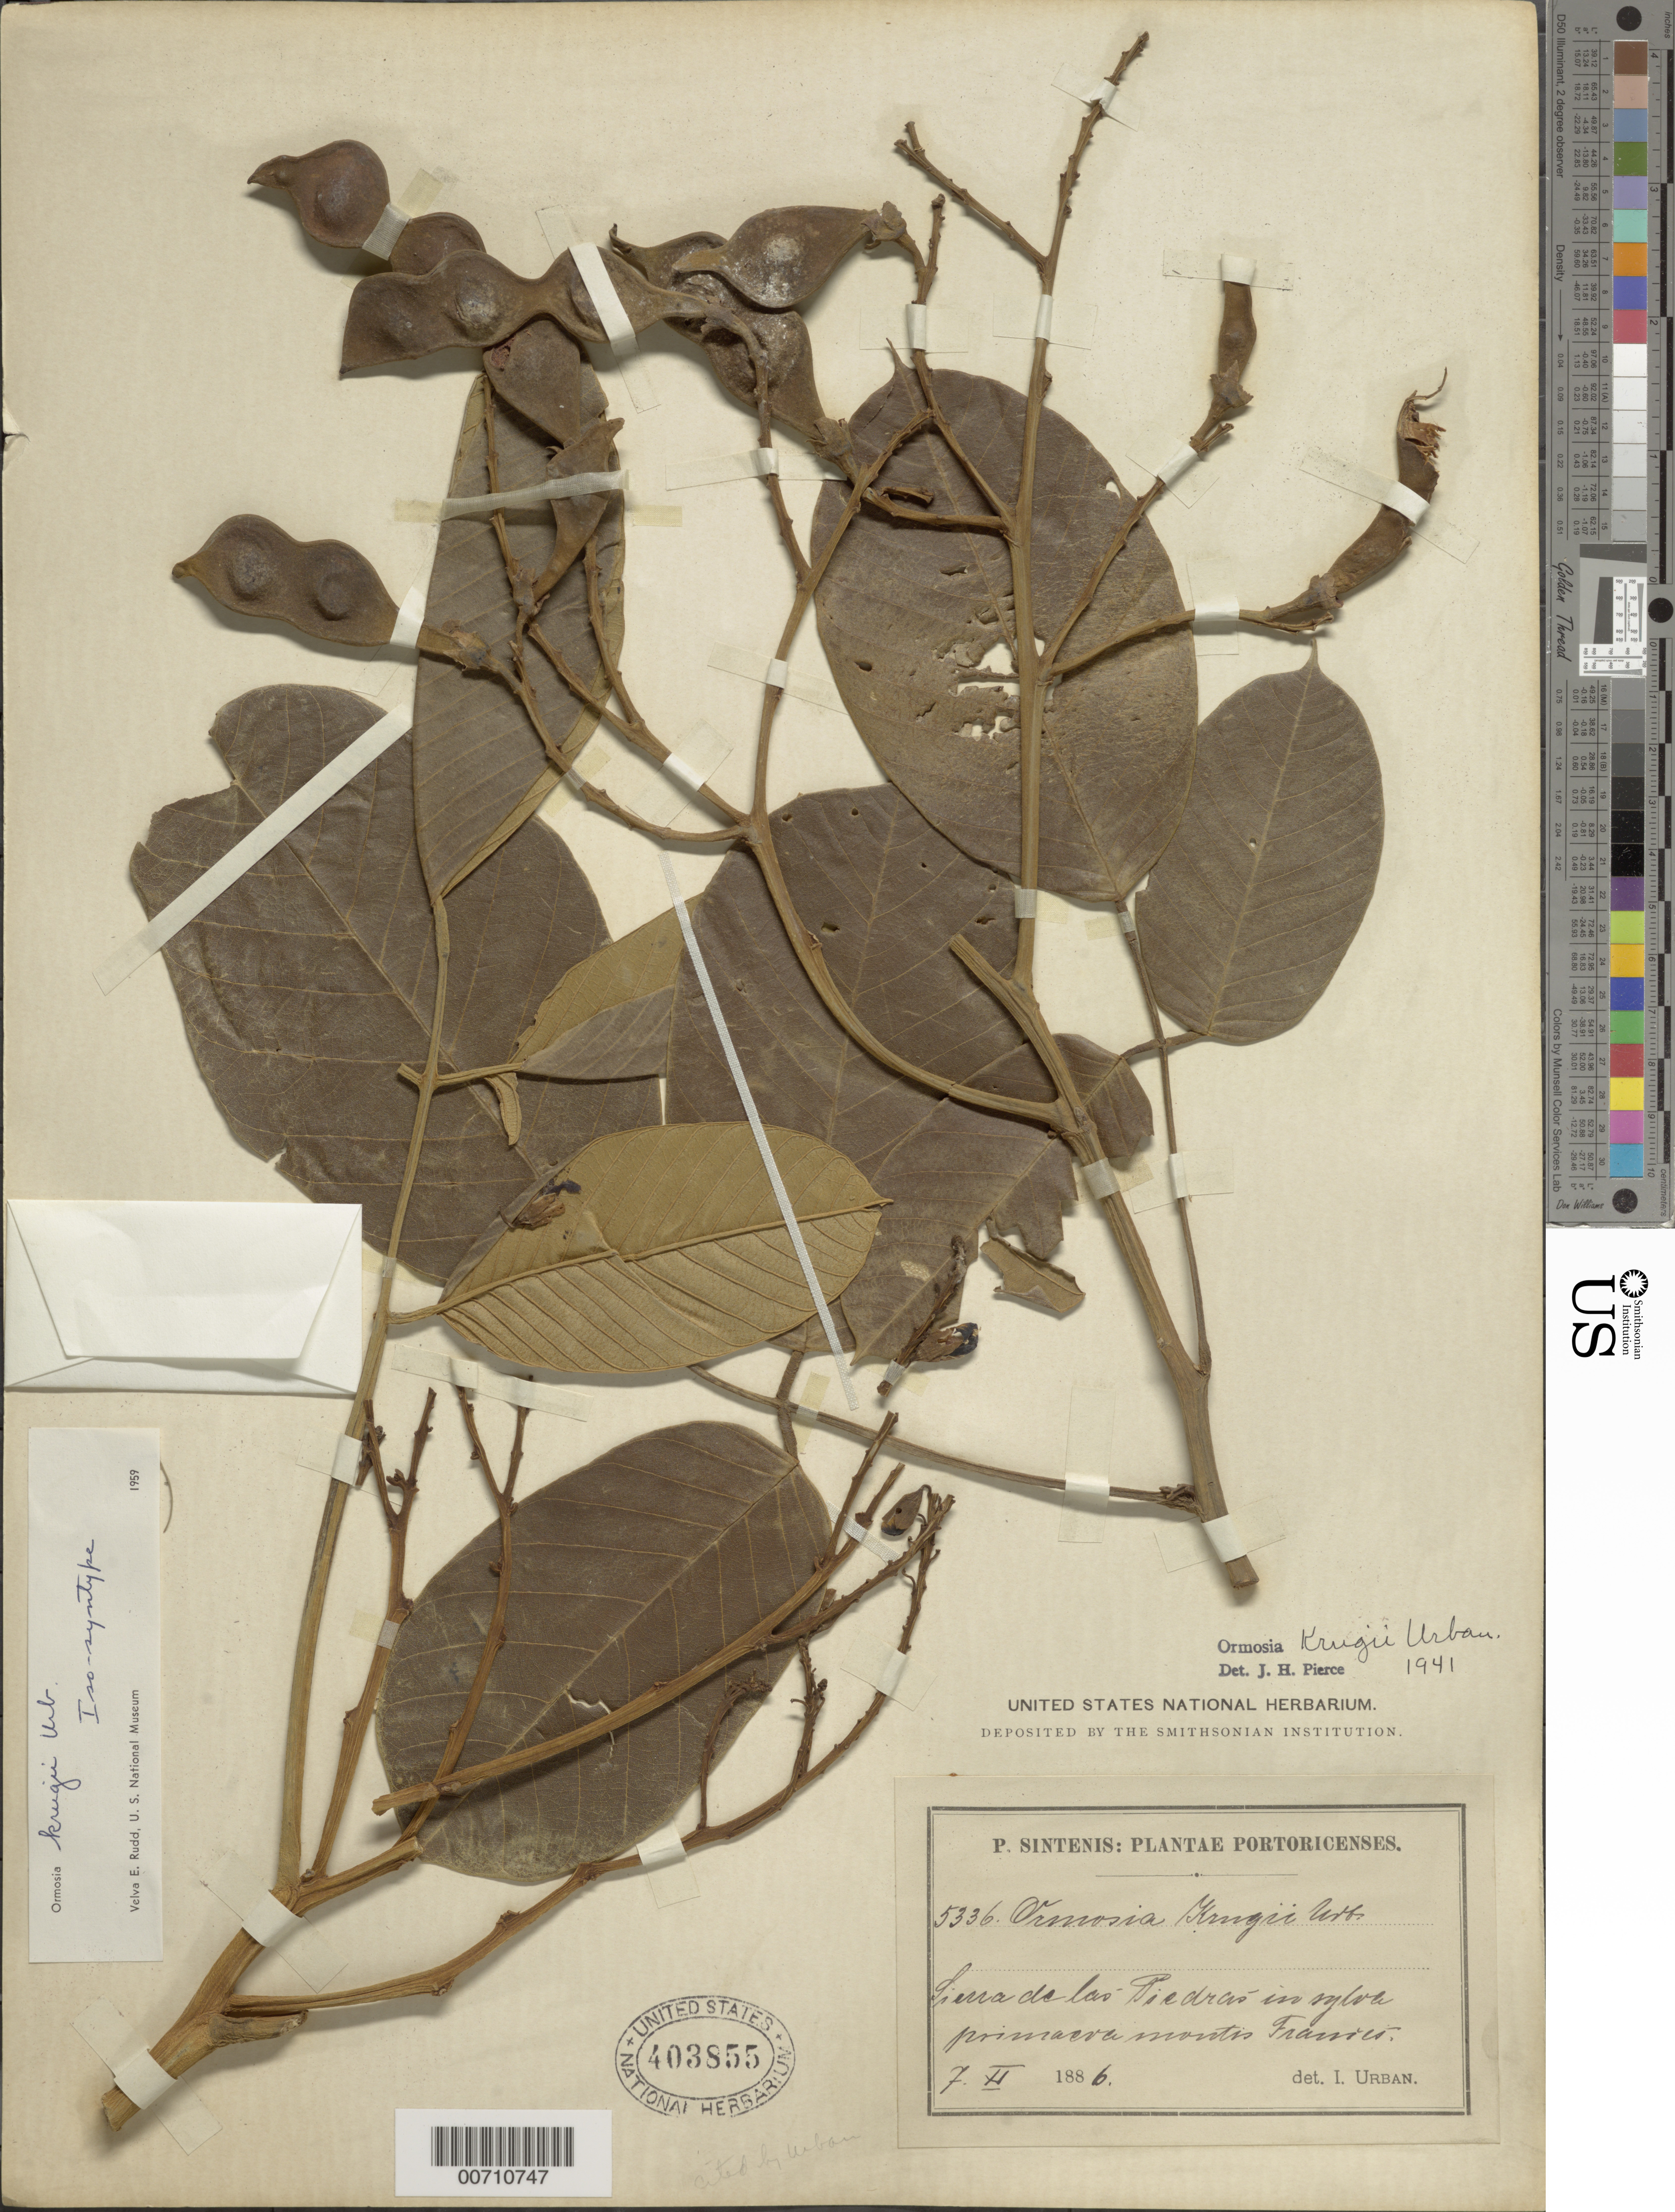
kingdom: Plantae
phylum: Tracheophyta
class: Magnoliopsida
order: Fabales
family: Fabaceae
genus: Ormosia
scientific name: Ormosia krugii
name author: Urb.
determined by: Rudd, V. E.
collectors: P. Sintenis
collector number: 5336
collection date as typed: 07 Feb 1886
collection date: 1886-02-07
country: Puerto Rico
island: Greater Antilles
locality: Sierra de las Piedras in sylva primaeva montis Frances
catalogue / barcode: US 403855